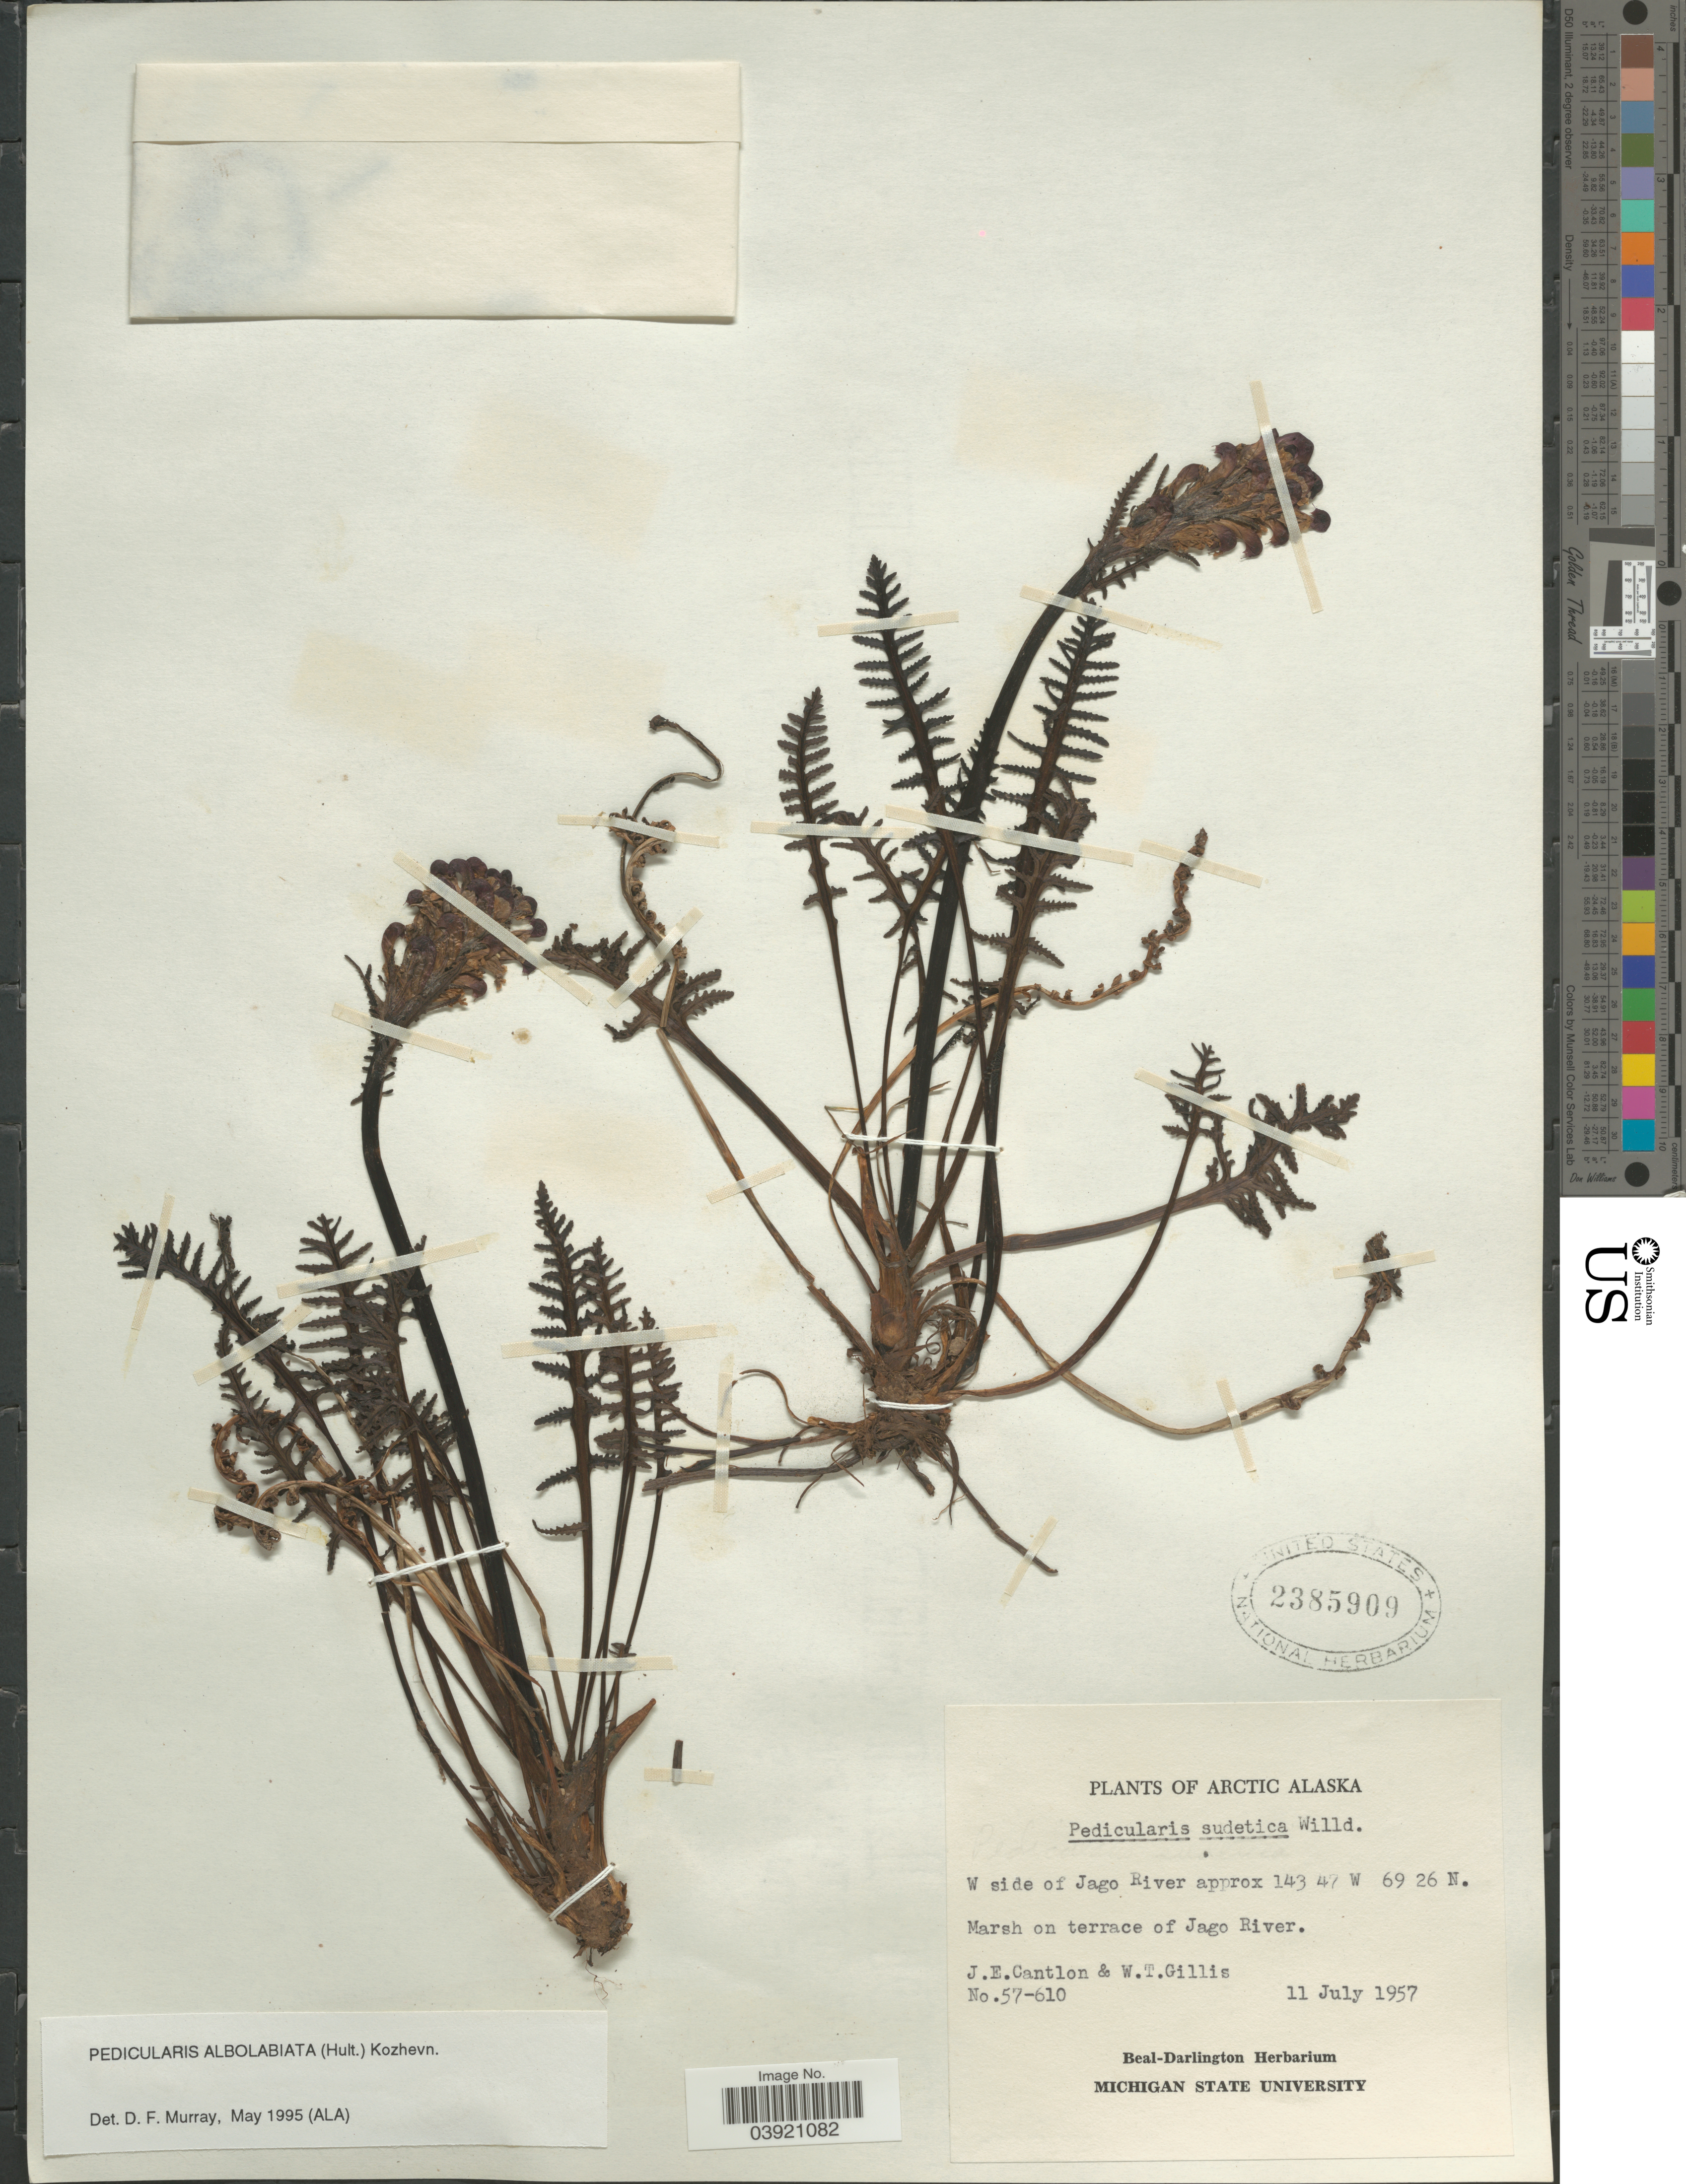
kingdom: Plantae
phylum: Tracheophyta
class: Magnoliopsida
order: Lamiales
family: Orobanchaceae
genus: Pedicularis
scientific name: Pedicularis albolabiata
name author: (Hultén) Kozhevn.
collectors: J. Cantlon & W. T. Gillis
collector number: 57-610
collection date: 1957-07-11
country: United States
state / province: Alaska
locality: Arctic Alaska. W side of Jago River. Marsh on terrace of Jago River.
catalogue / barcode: US 2385909